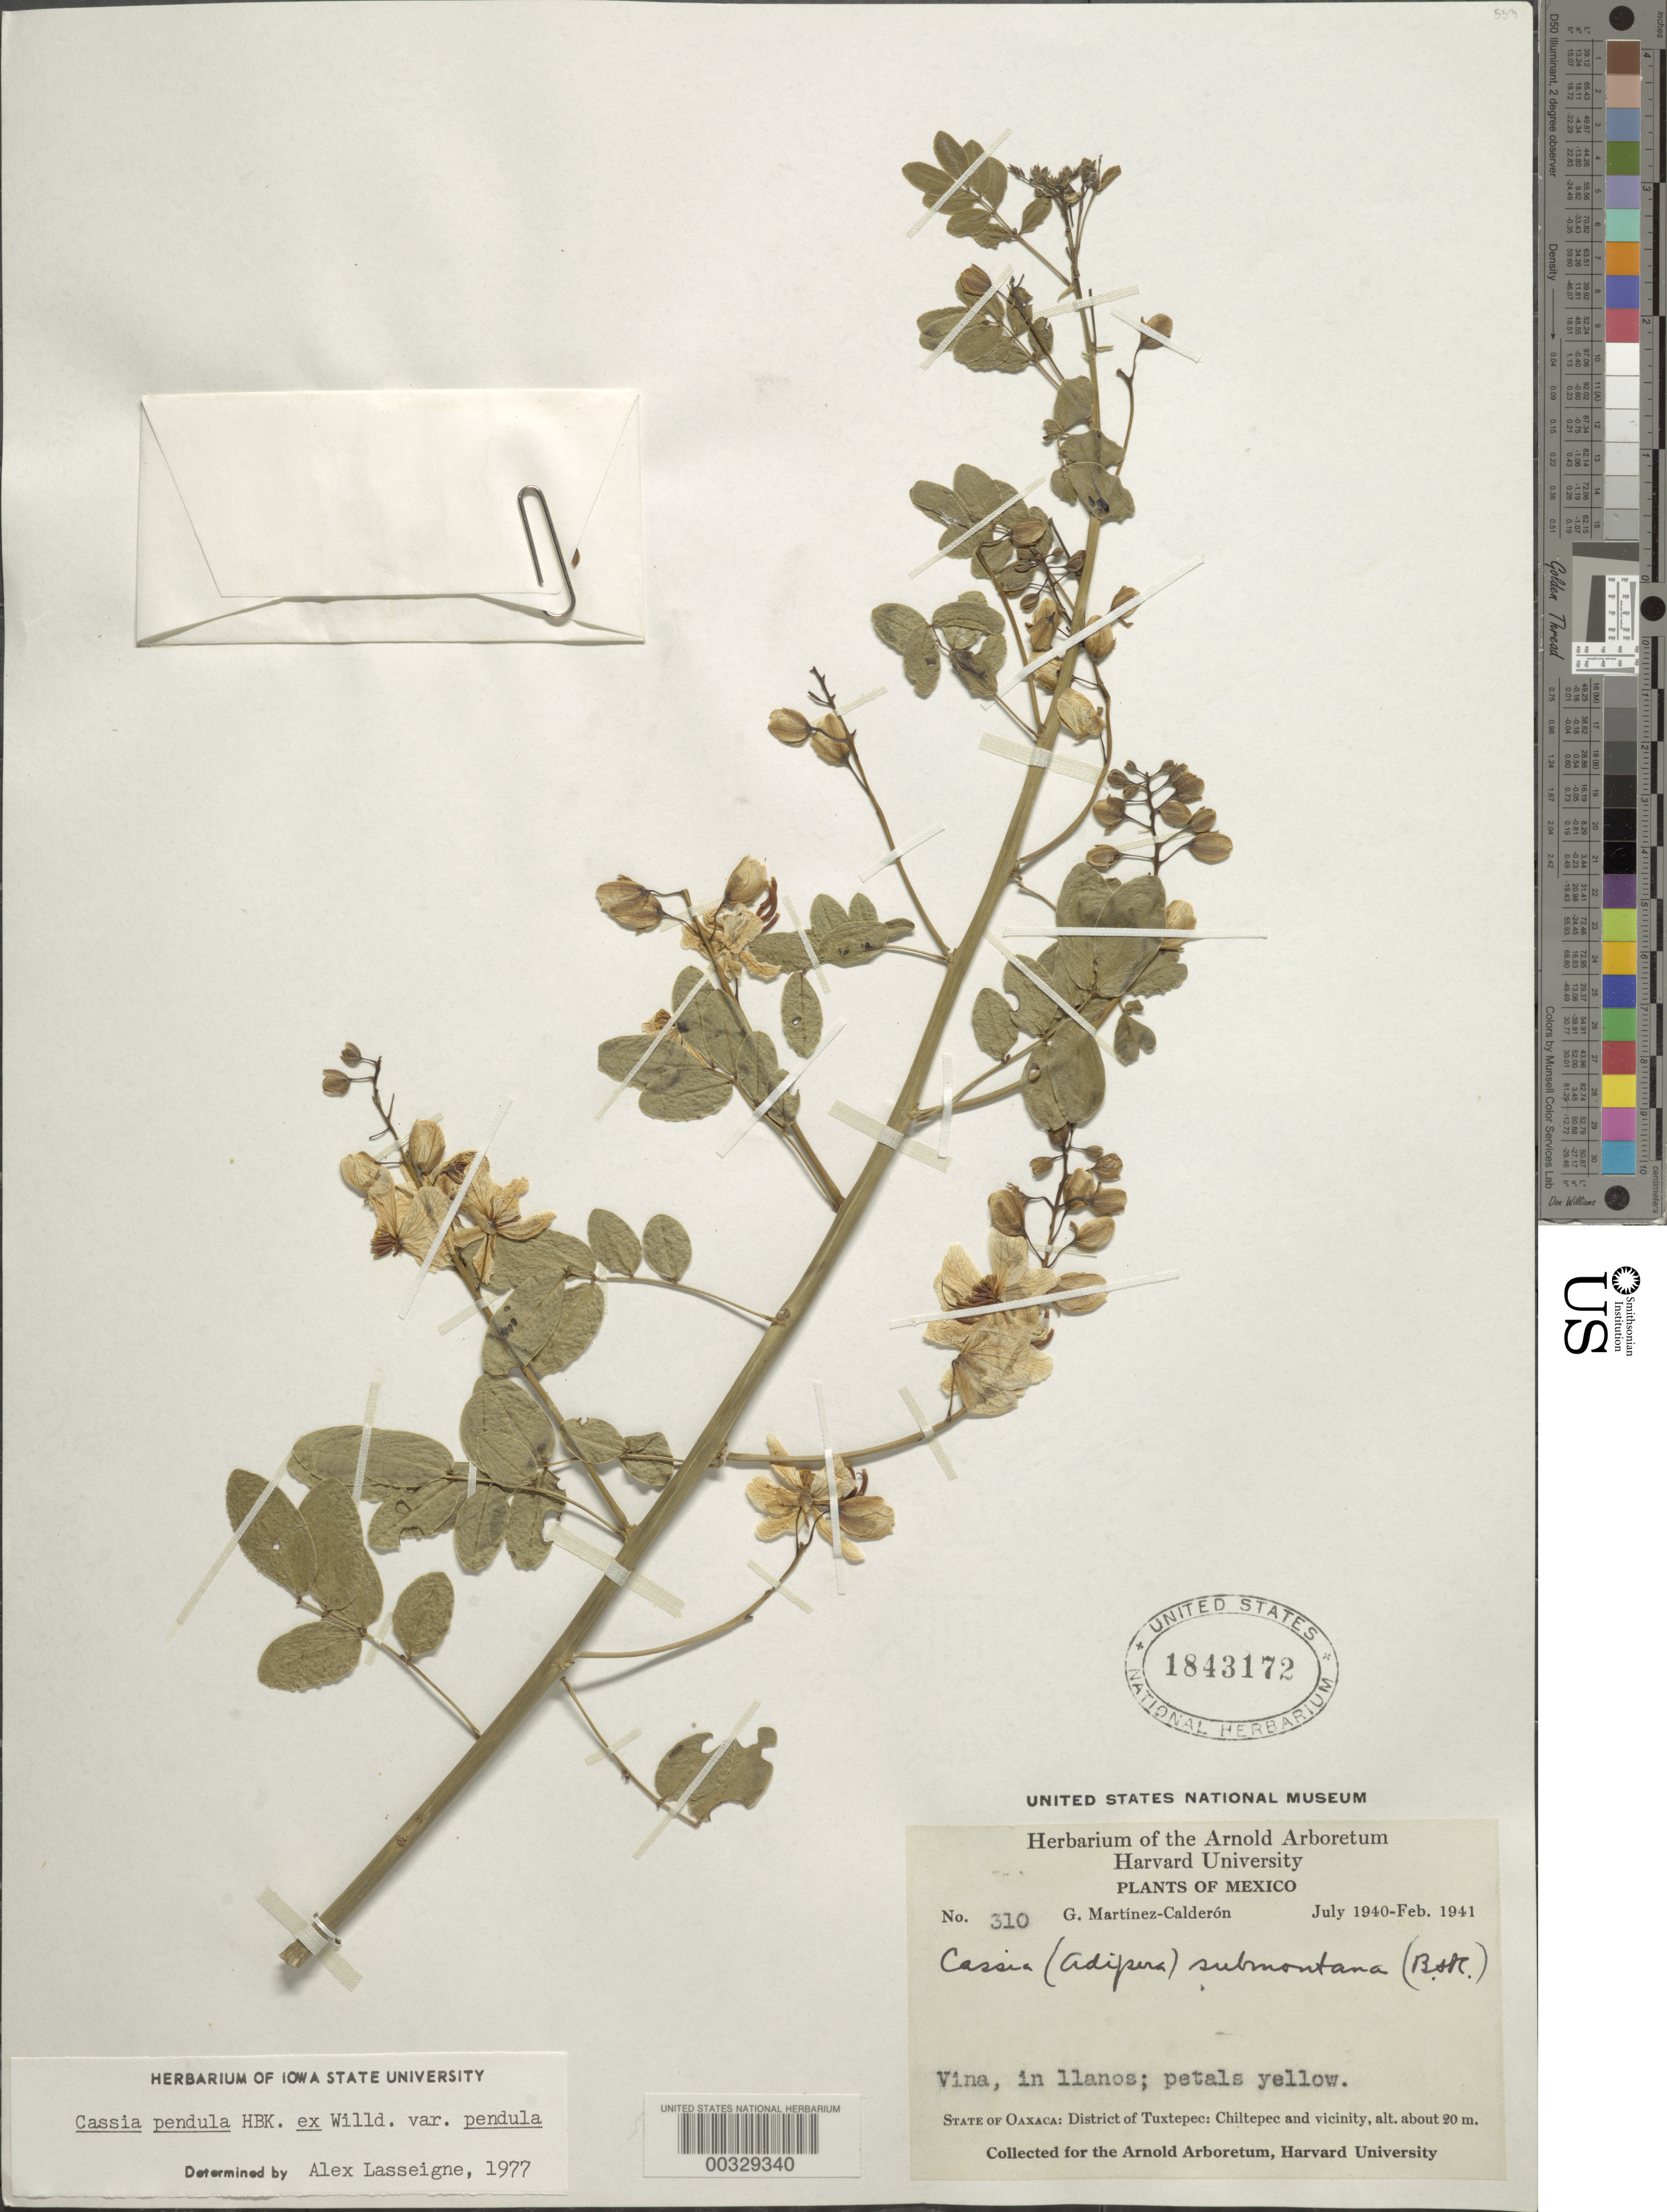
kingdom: Plantae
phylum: Tracheophyta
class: Magnoliopsida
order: Fabales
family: Fabaceae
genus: Senna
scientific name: Senna pendula var. pendula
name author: (Humb. & Bonpl. ex Willd.) H.S. Irwin & Barneby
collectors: G. Martínez Calderón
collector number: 310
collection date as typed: Jul 1940 to -- Feb 1941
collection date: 1940-07/1941-02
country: Mexico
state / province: Oaxaca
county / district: San Juan Bautista Tuxtepec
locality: Tuxtepec mun. (?), Chiltepec and vicinity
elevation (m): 20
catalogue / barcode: US 1843172